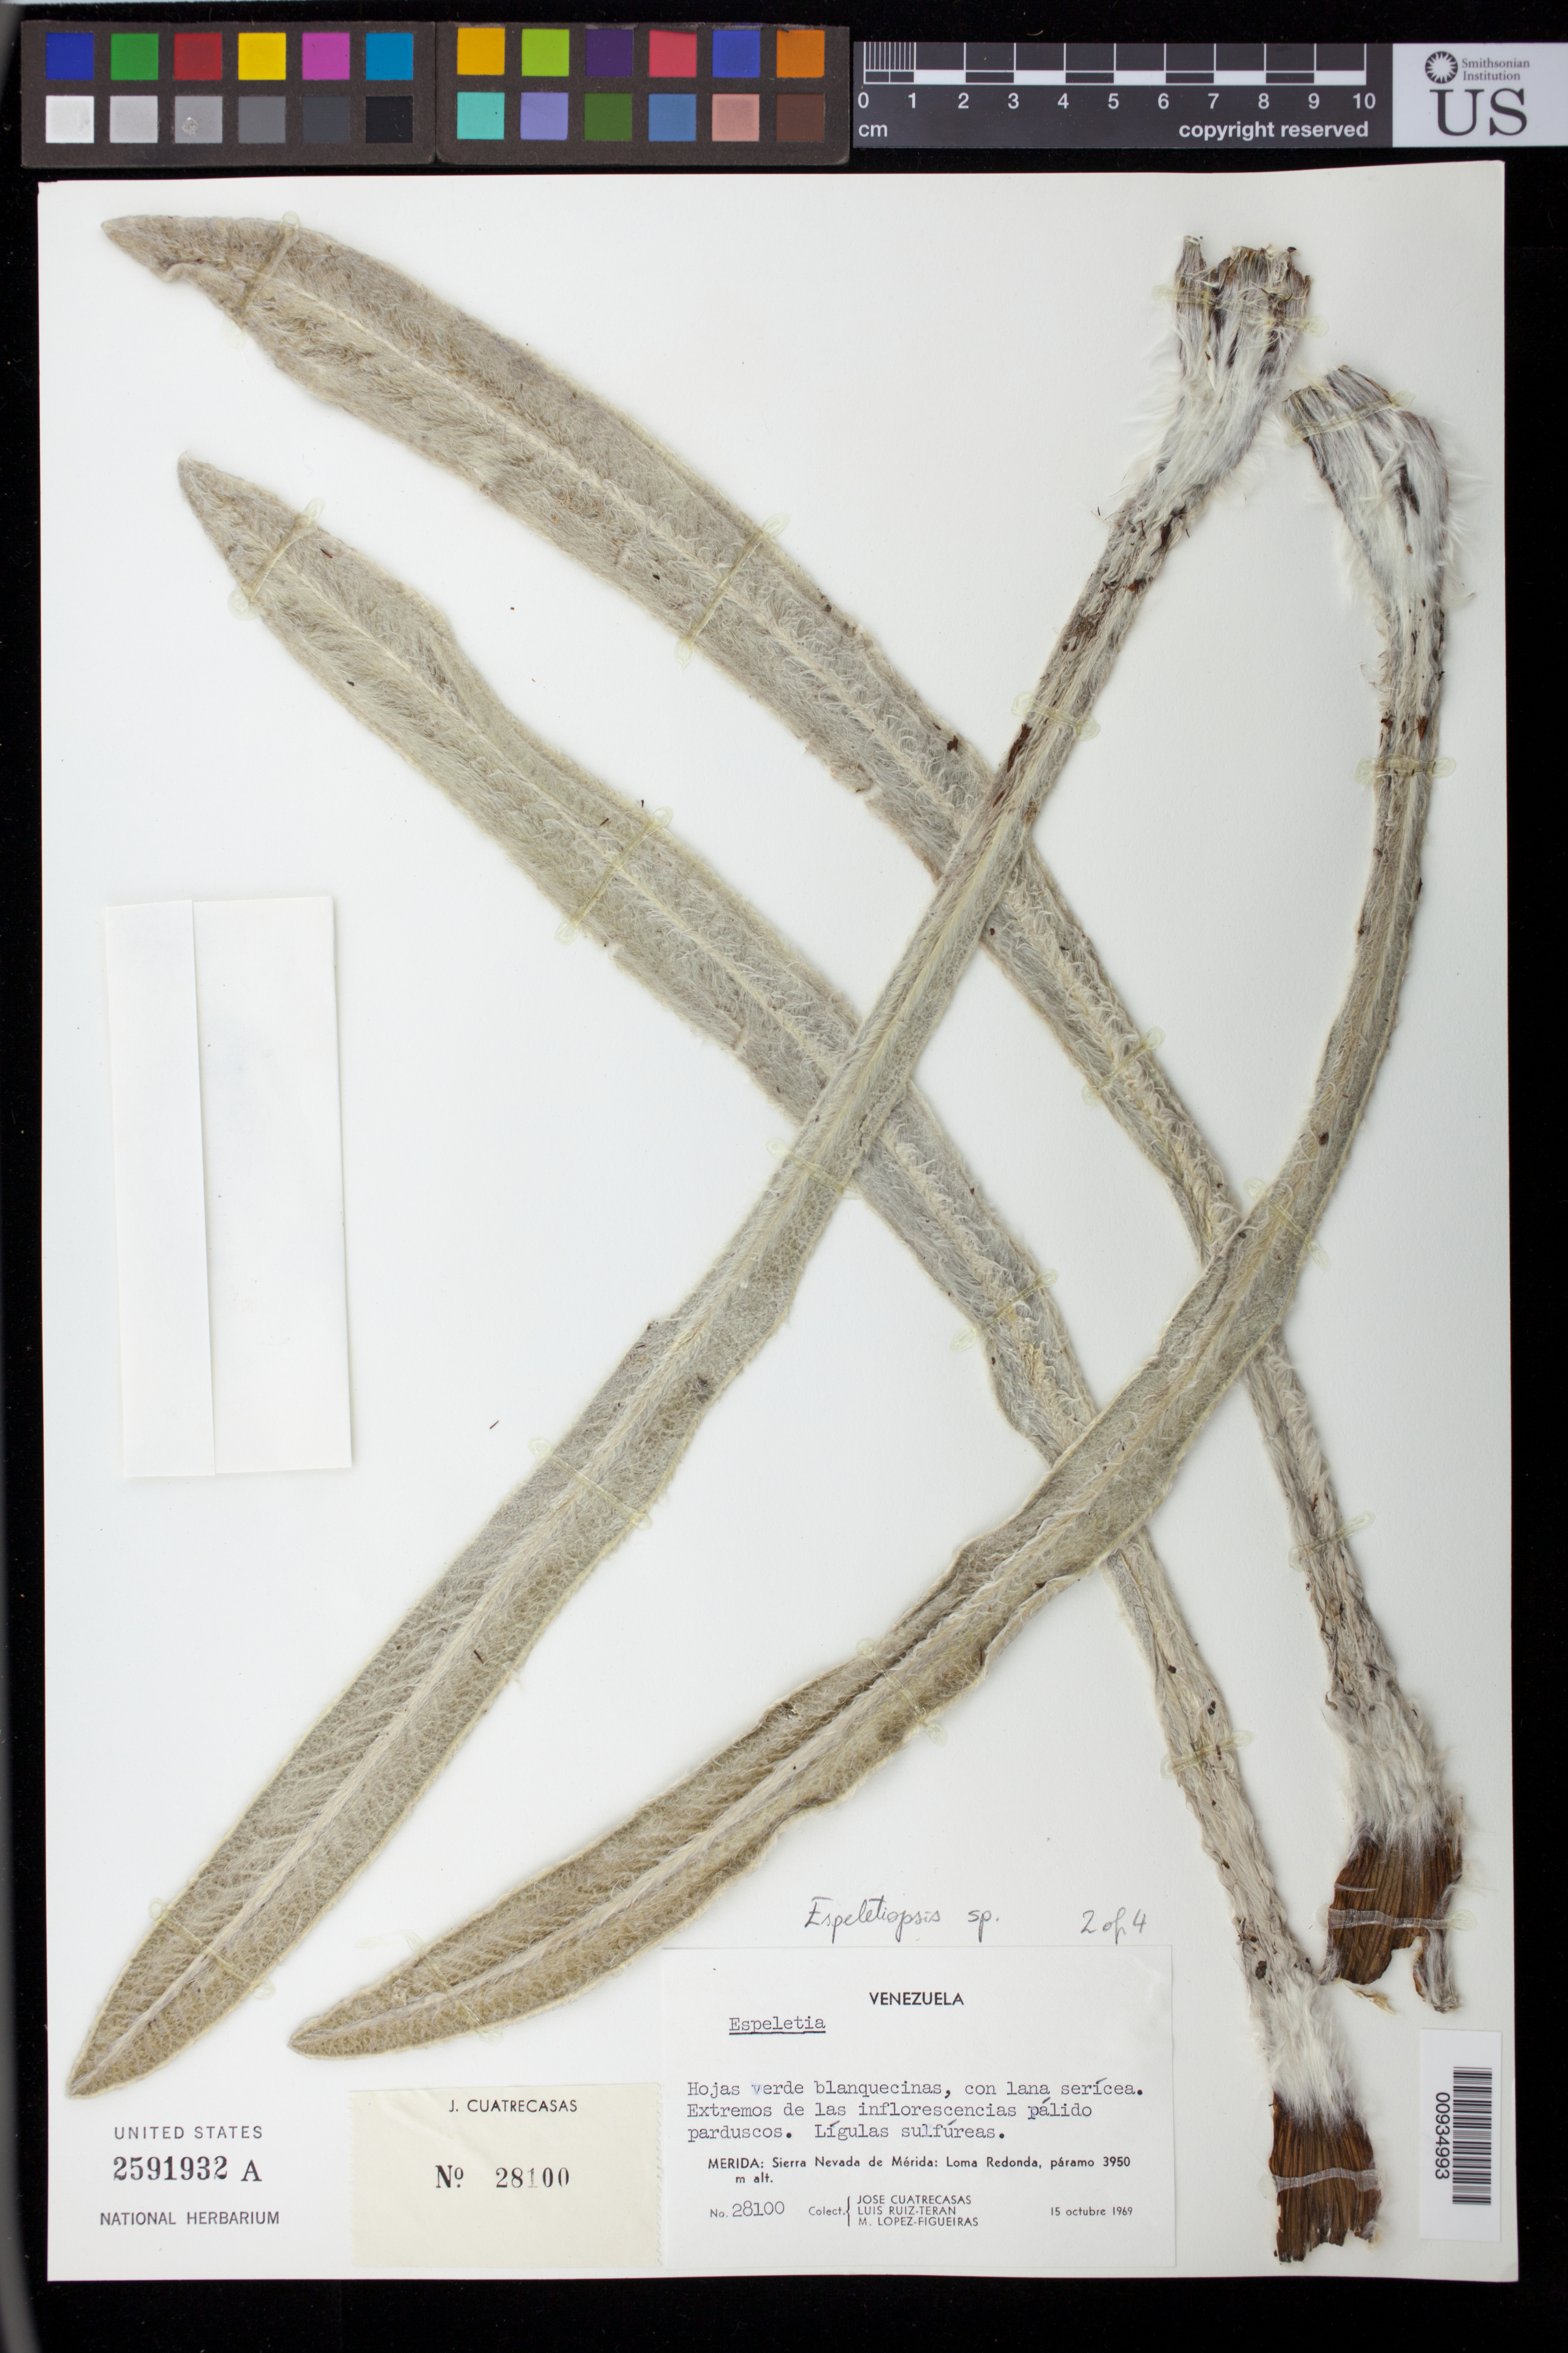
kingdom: Plantae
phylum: Tracheophyta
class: Magnoliopsida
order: Asterales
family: Asteraceae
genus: Espeletia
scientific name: Espeletia sp.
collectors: J. Cuatrecasas, L. E. Ruíz-Terán & M. López Figueiras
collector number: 28100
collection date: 1969-10-15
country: Venezuela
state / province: Mérida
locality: Sierra Nevada de Merida: Loma Redonda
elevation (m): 3950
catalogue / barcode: US 2591932A